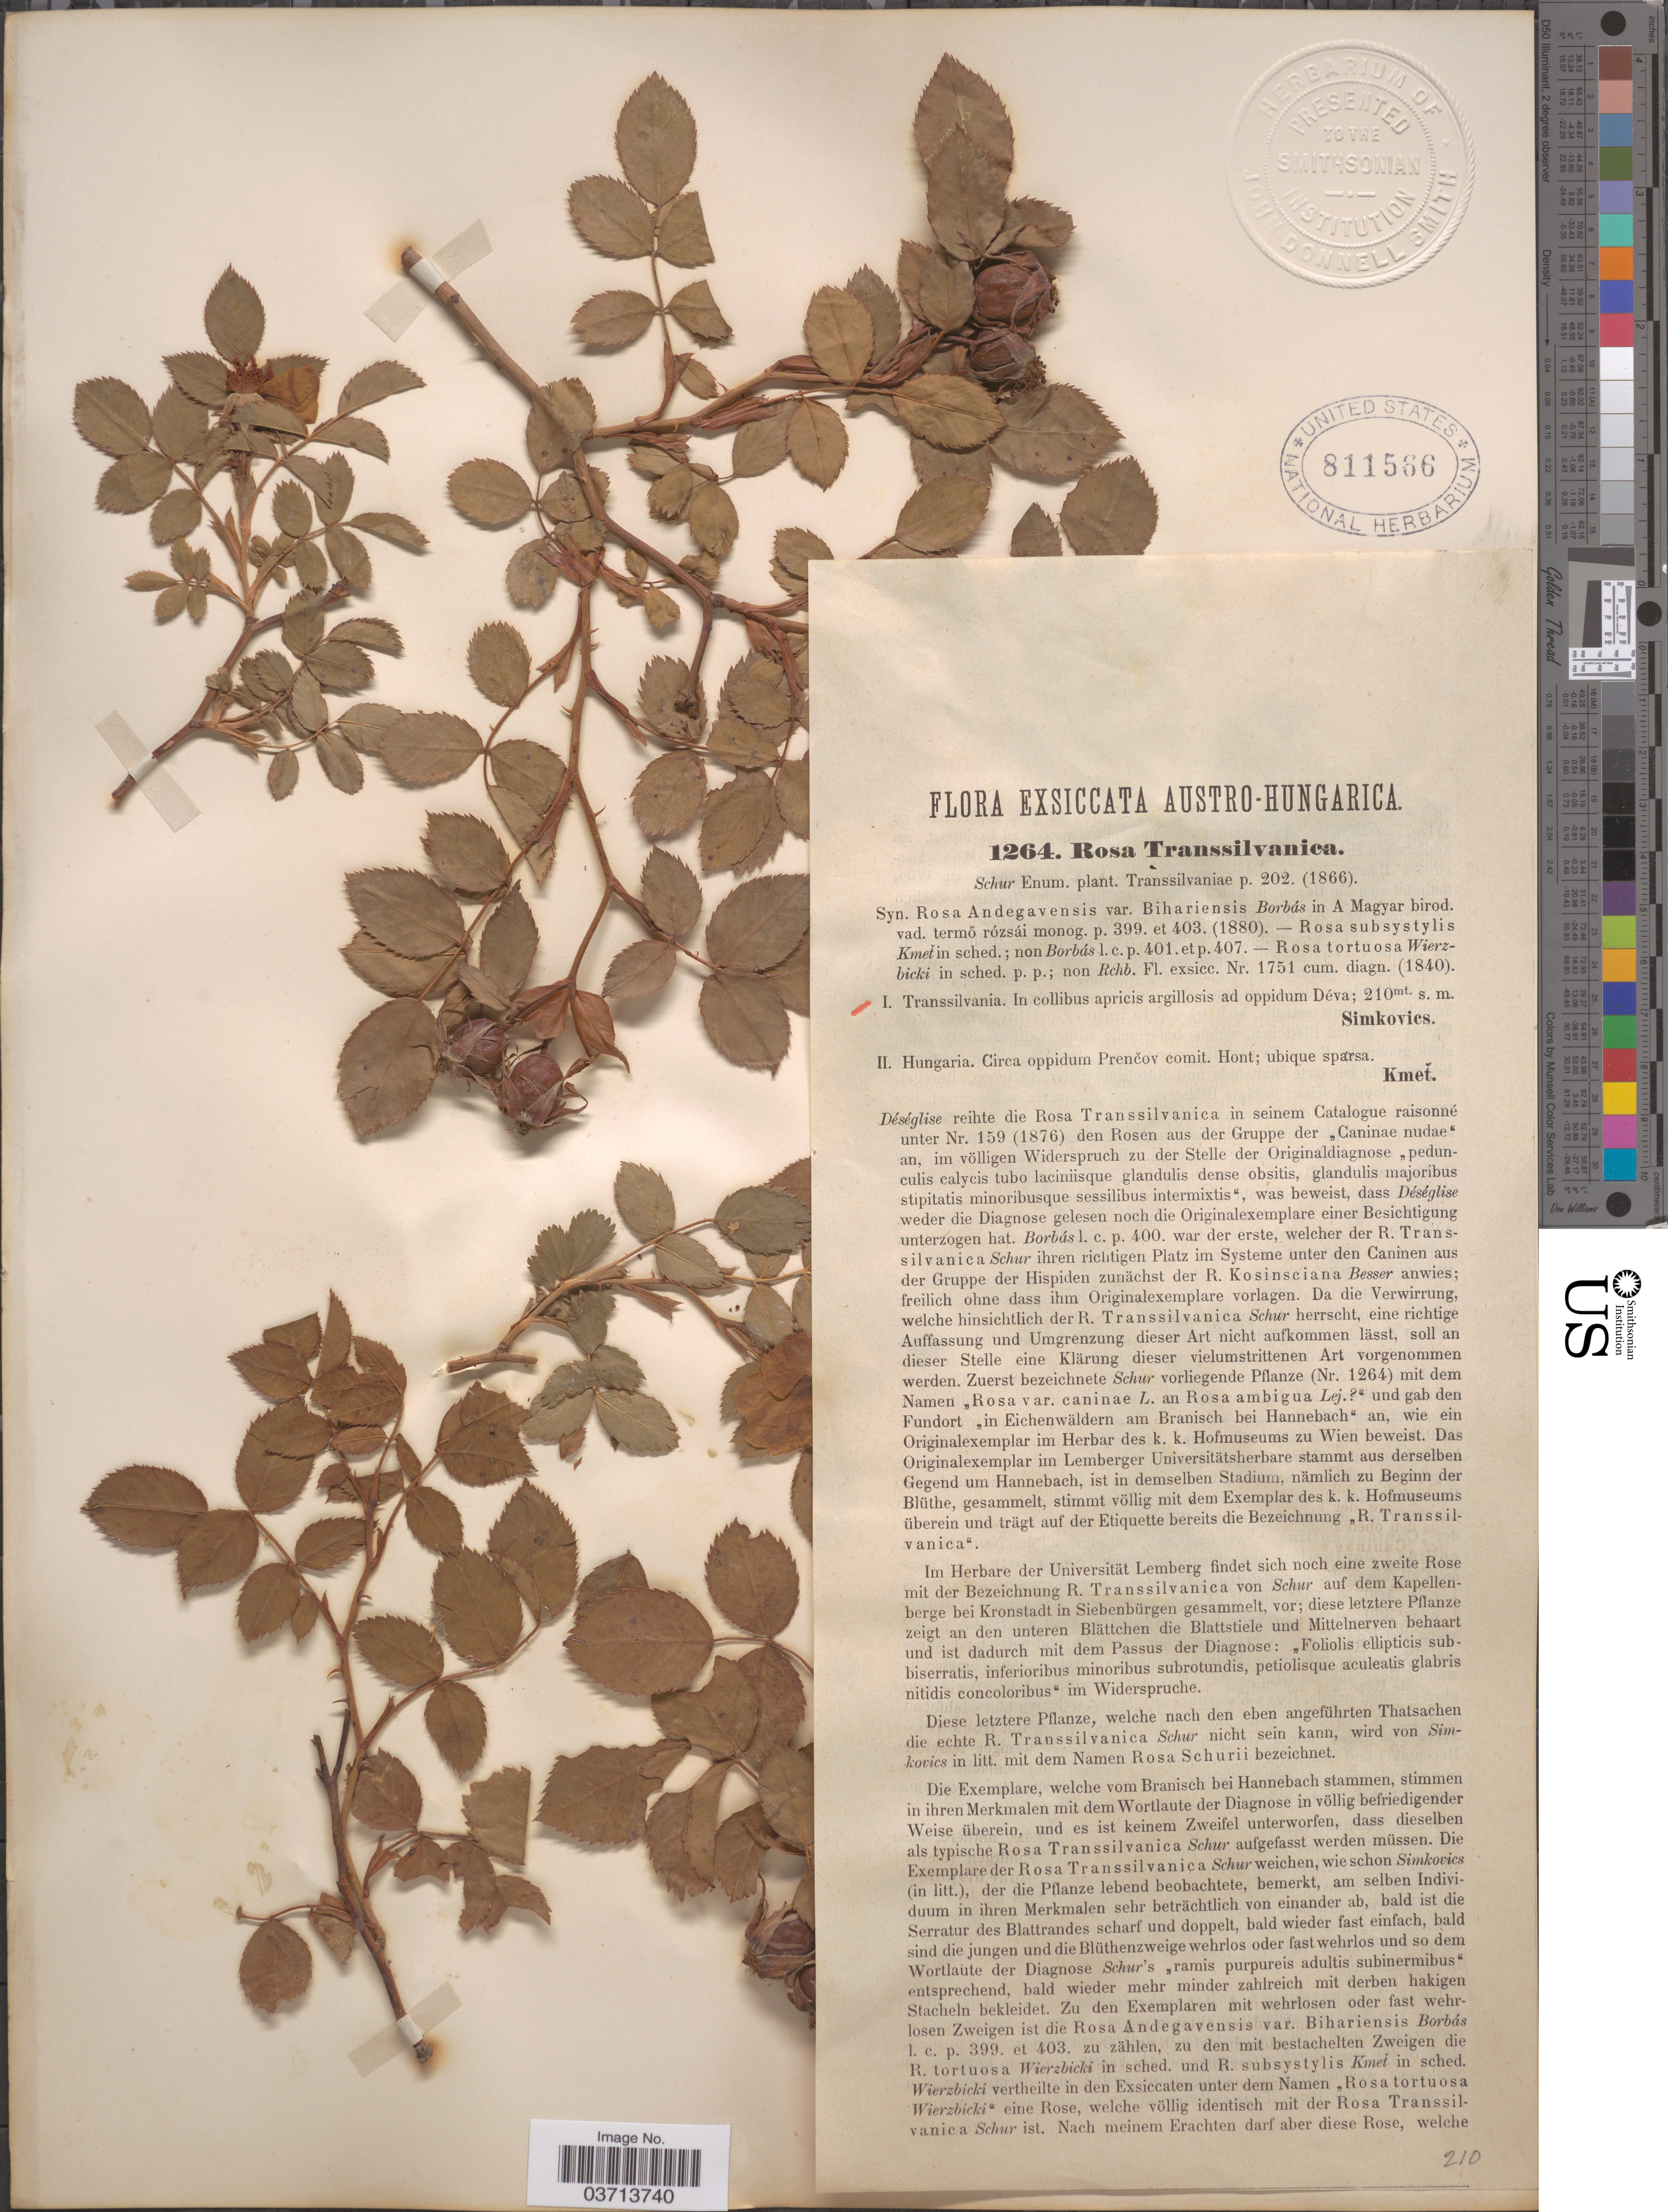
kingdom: Plantae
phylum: Tracheophyta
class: Magnoliopsida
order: Rosales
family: Rosaceae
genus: Rosa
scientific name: Rosa transsilvanica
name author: Schur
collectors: -. Simkovics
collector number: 1264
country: Romania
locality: Austro-Hungarica. Transsilvania. In collibus apricis argillosis ad oppidum Déva.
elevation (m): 210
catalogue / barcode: US 811566